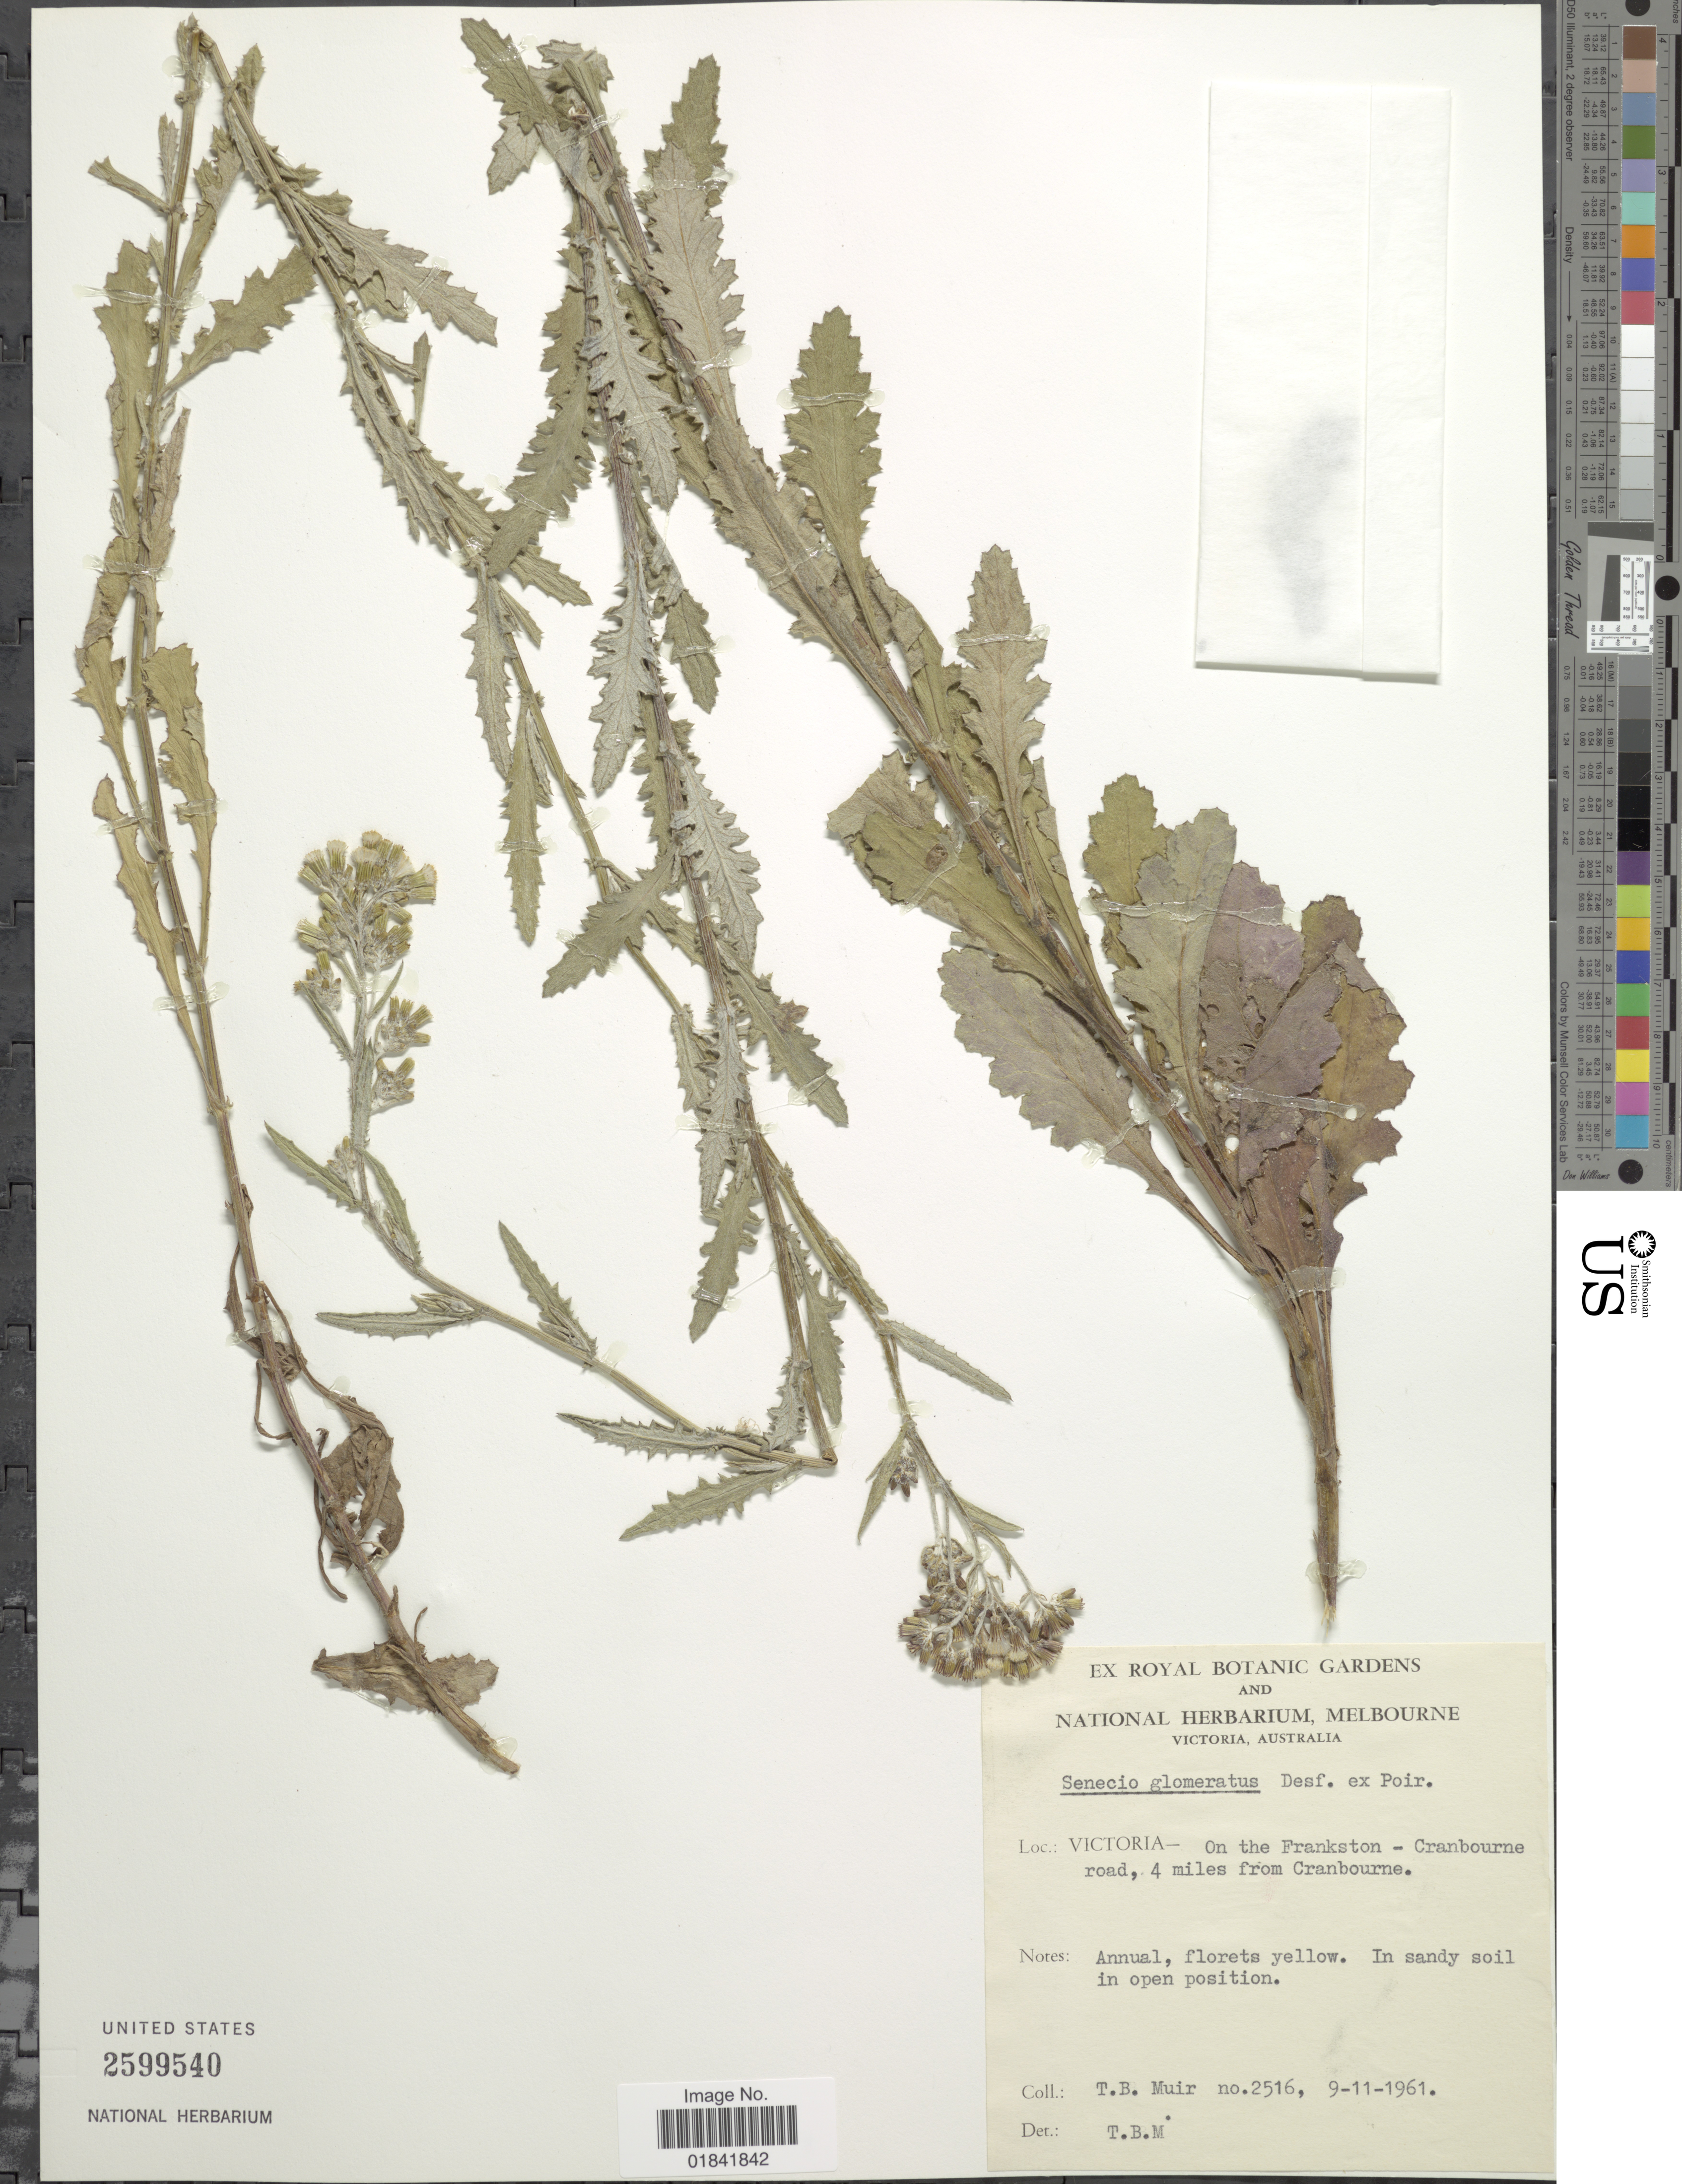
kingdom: Plantae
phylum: Tracheophyta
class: Magnoliopsida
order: Asterales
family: Asteraceae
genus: Senecio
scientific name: Senecio glomeratus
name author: Desf. ex Poir.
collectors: T. Muir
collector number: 2516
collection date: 1961-11-09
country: Australia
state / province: Victoria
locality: Victoria, on the Frankston, Cranbourne road, 4 miles from Cranbourne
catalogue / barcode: US 2599540